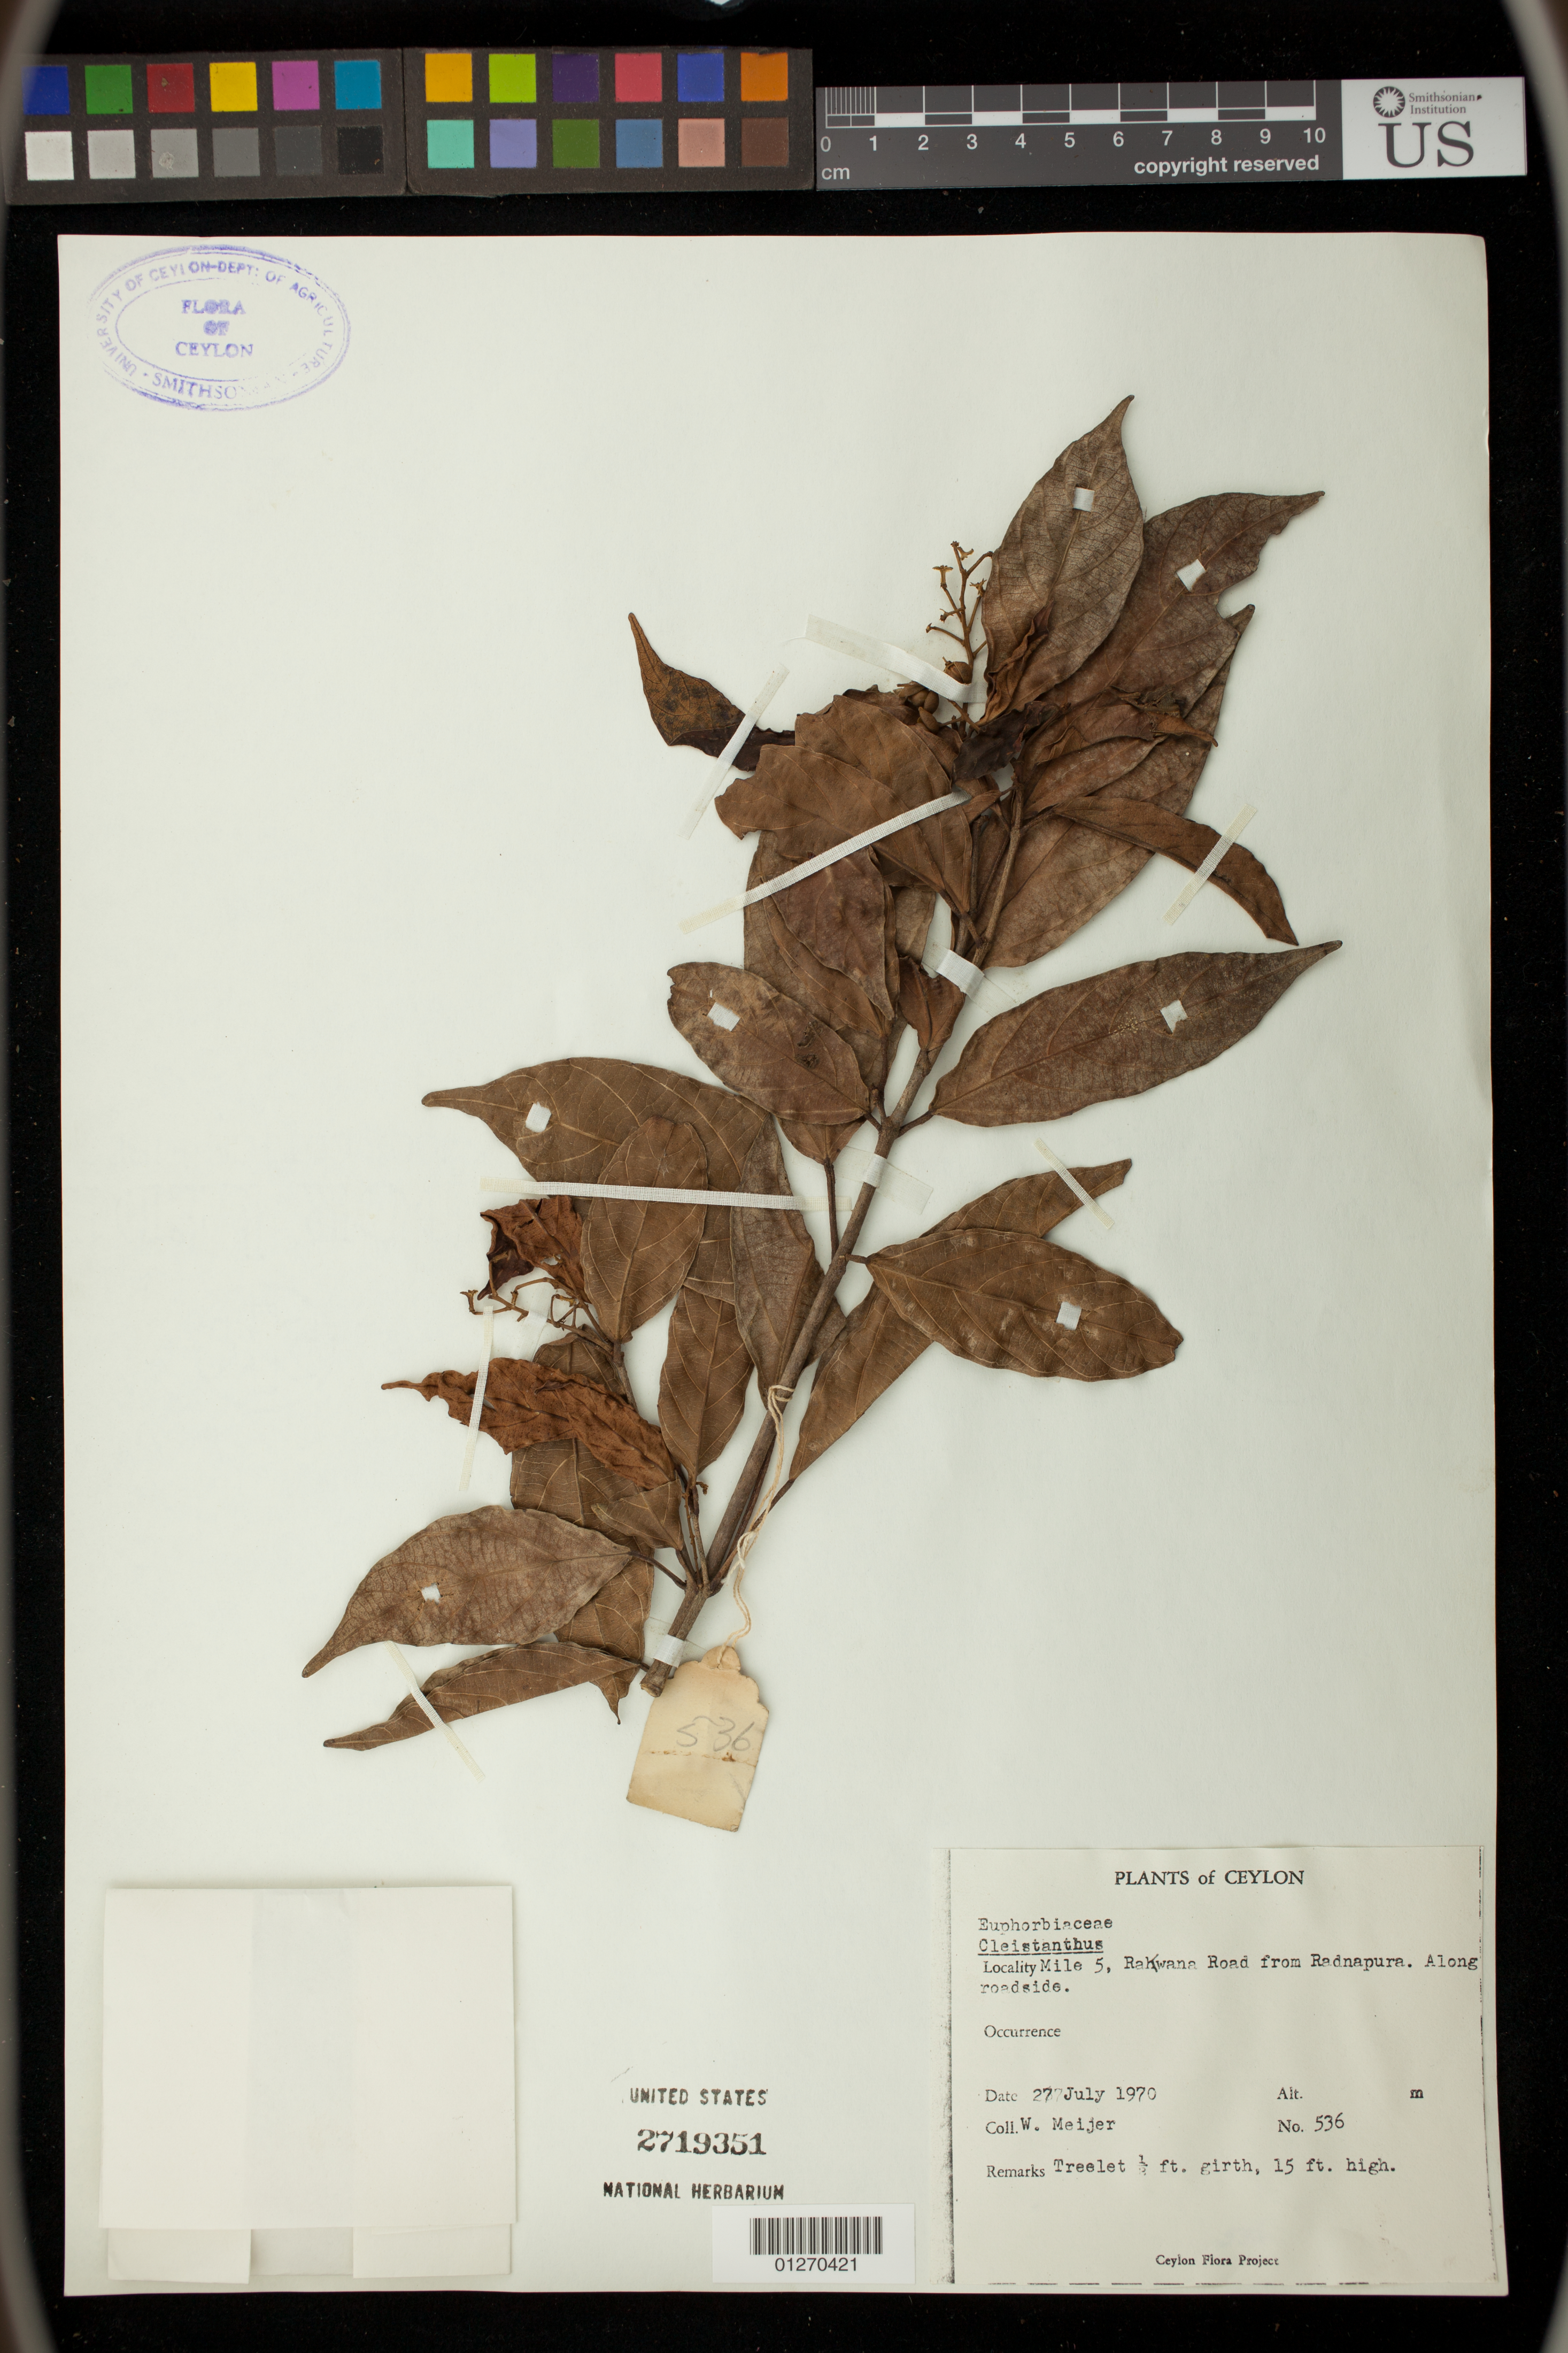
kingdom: Plantae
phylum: Tracheophyta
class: Magnoliopsida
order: Malpighiales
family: Phyllanthaceae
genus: Cleistanthus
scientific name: Cleistanthus sp.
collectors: W. Meijer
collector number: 536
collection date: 1970-07-27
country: Sri Lanka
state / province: Sabaragamuwa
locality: Mile 5, Rakwana Road from Radnapura.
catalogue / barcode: US 2719351